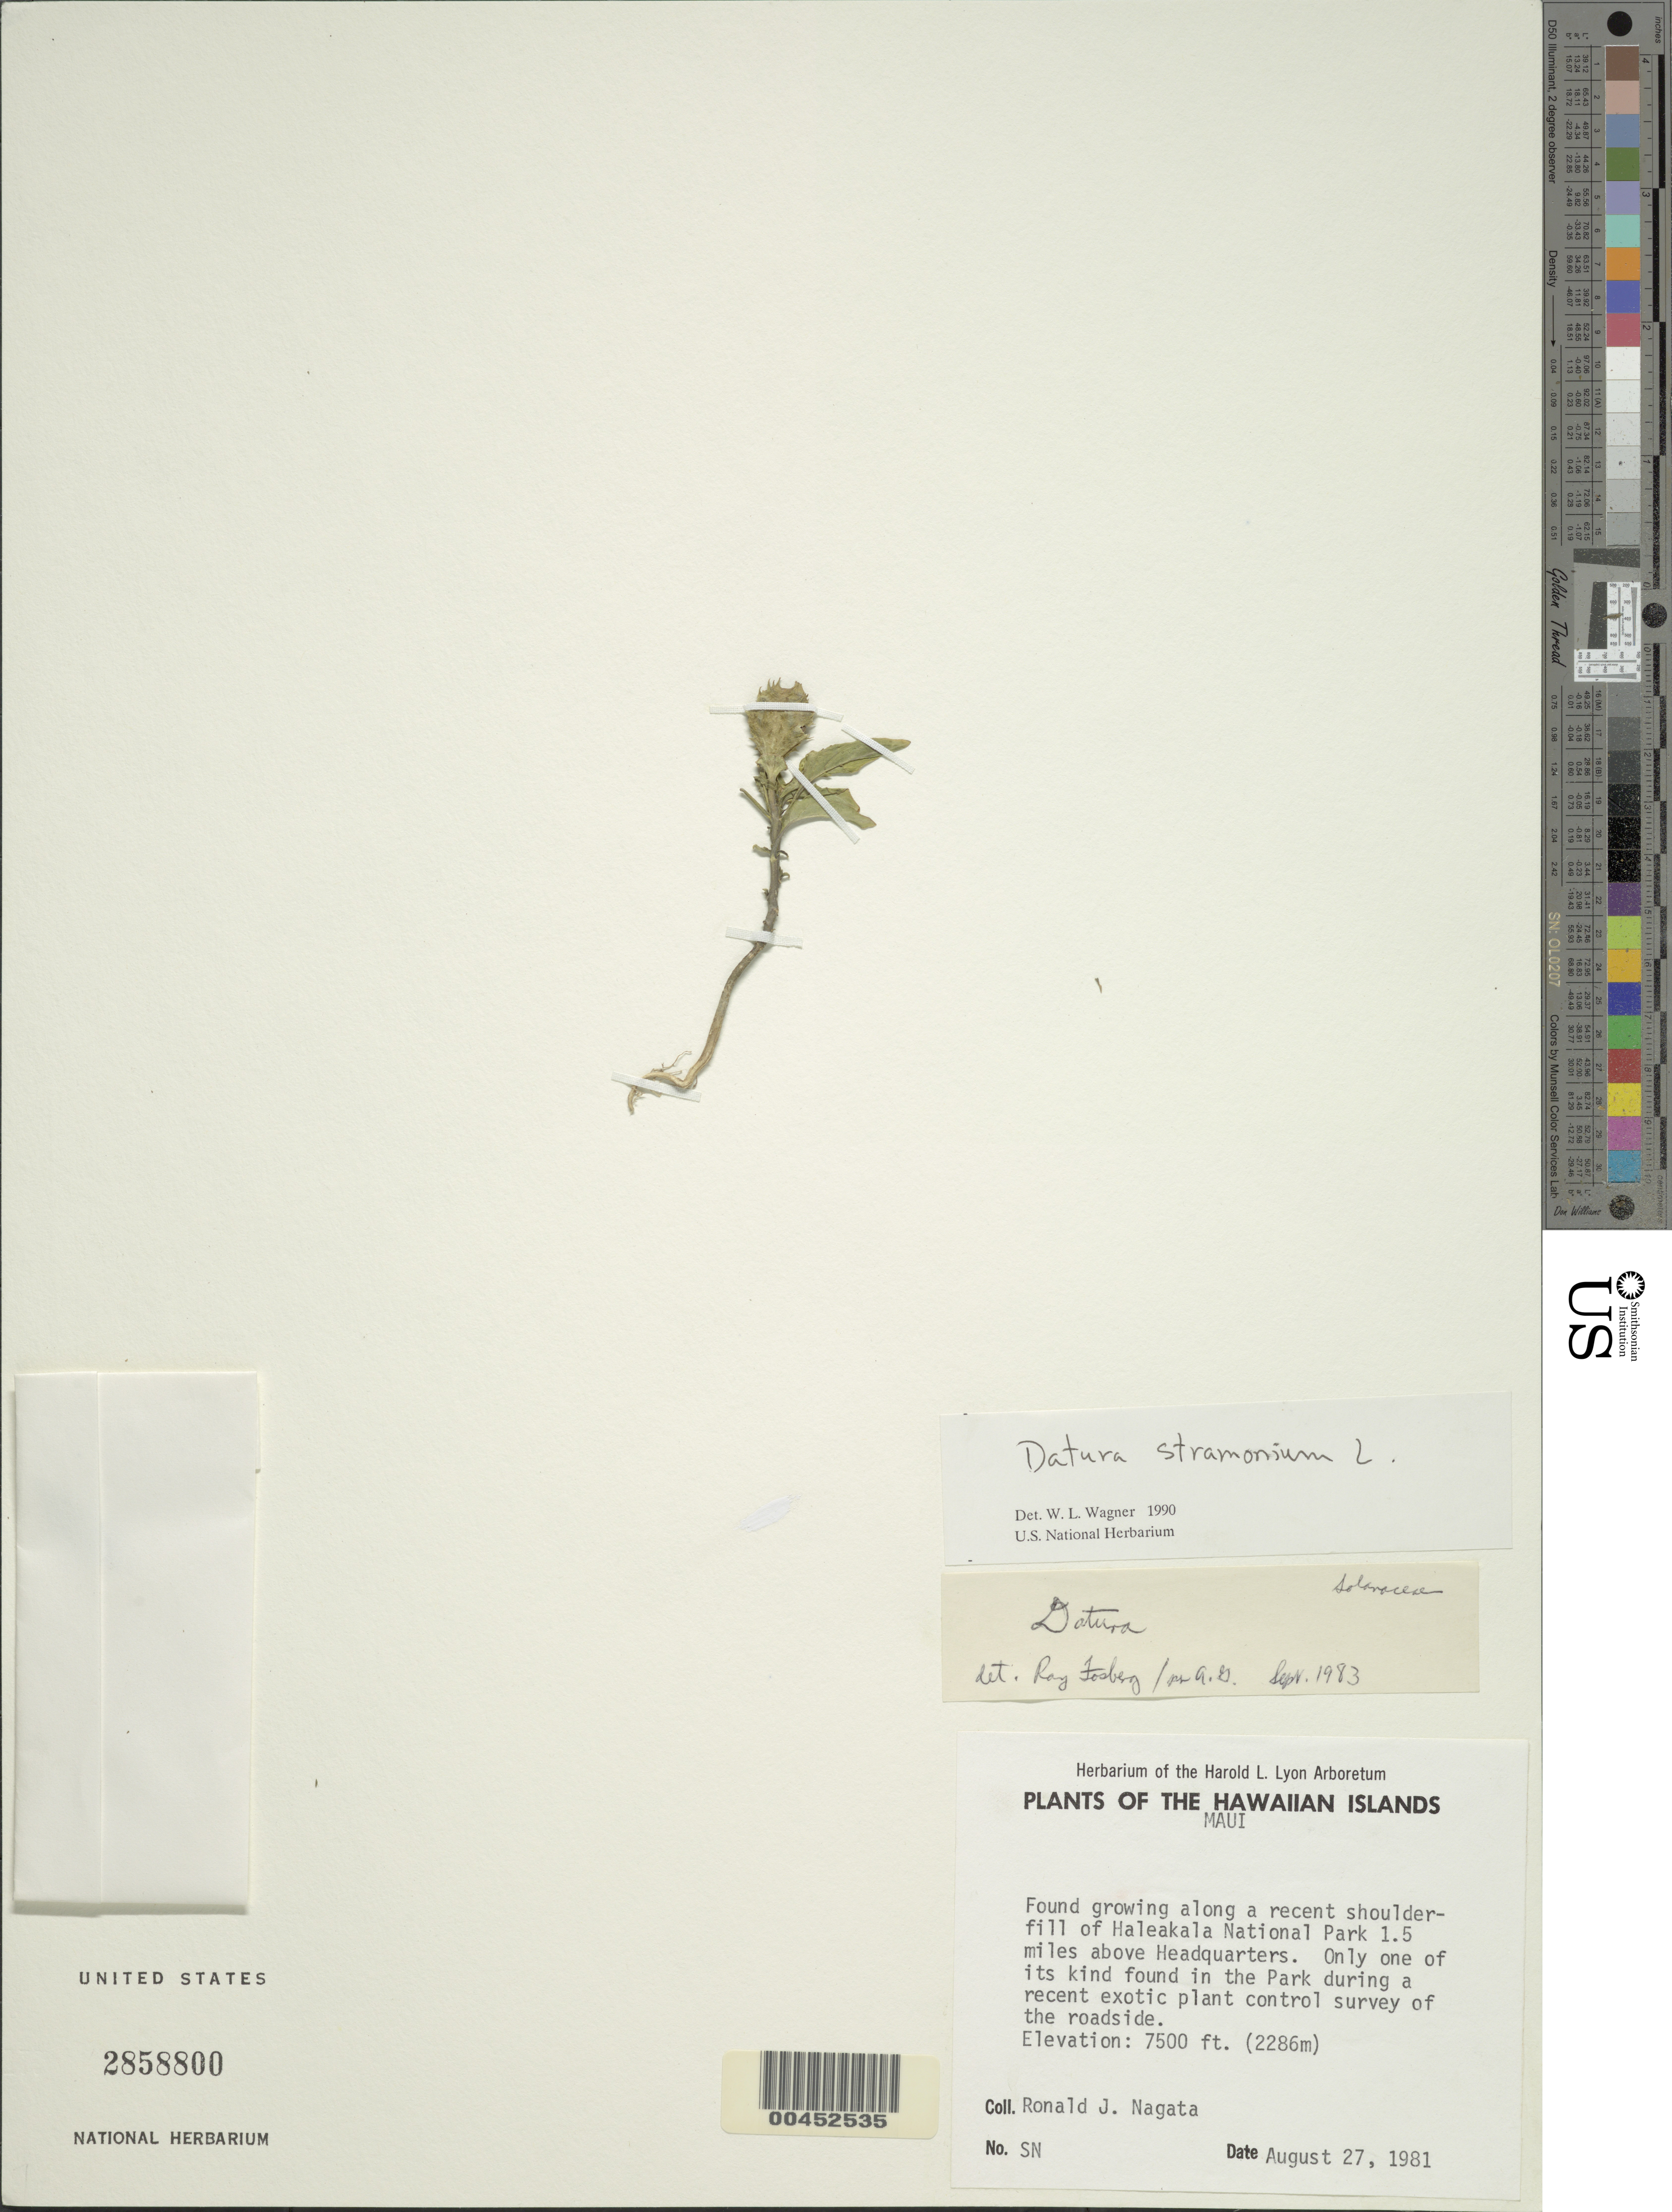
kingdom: Plantae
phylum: Tracheophyta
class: Magnoliopsida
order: Solanales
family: Solanaceae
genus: Datura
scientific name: Datura stramonium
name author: L.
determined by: Wagner, W. L., (BOT), Smithsonian Institution - National Museum of Natural History (UNITED STATES)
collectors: R. Nagata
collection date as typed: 27 Aug 1981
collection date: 1981-08-27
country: United States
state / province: Hawaii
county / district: Maui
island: Maui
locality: Haleakala National Park 1.5 miles above Headquarters.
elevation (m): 2286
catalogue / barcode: US 2858800